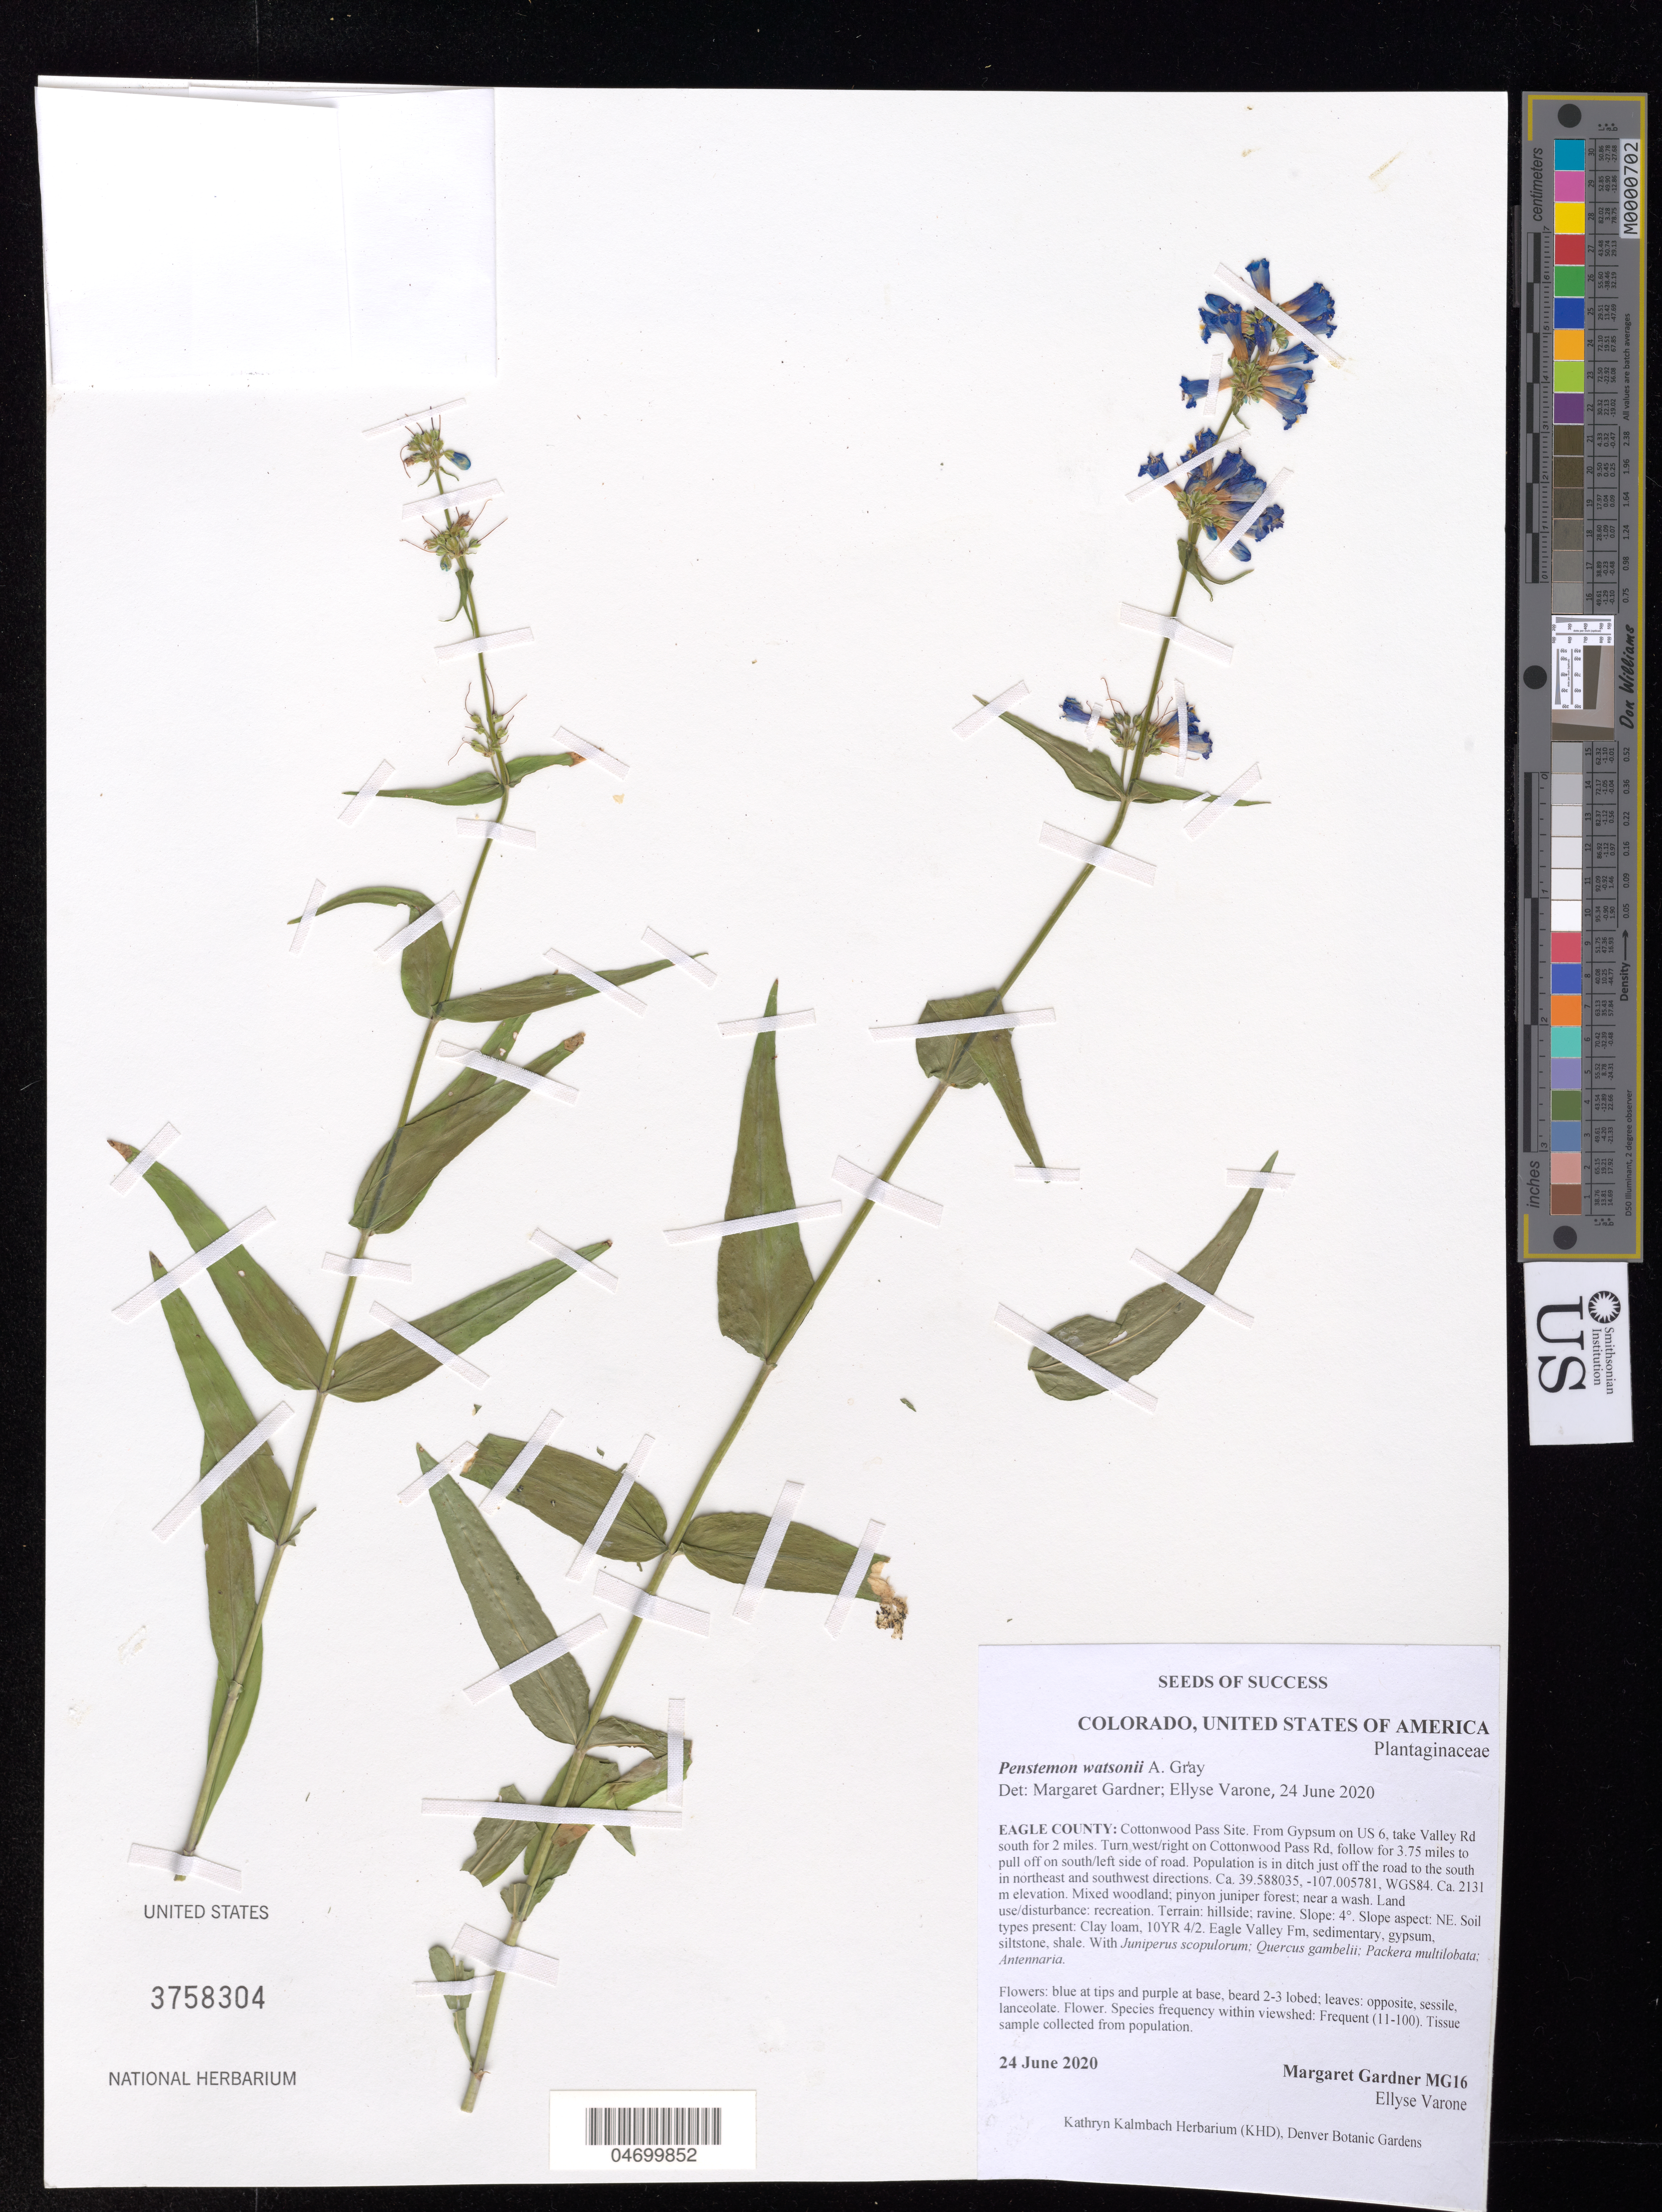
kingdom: Plantae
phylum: Tracheophyta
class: Magnoliopsida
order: Lamiales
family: Plantaginaceae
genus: Penstemon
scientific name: Penstemon watsonii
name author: A. Gray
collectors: M. Gardner & E. Varone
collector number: MG16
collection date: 2020-06-24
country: United States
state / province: Colorado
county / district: Eagle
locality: Cottonwood Pass Site.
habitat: Mixed woodland, pinyon juniper forest, near a wash. Clay loam soil. With Juniperus scopulorum, Quercus gambelii, Packera multilobata, etc.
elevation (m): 2131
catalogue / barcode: US 3758304